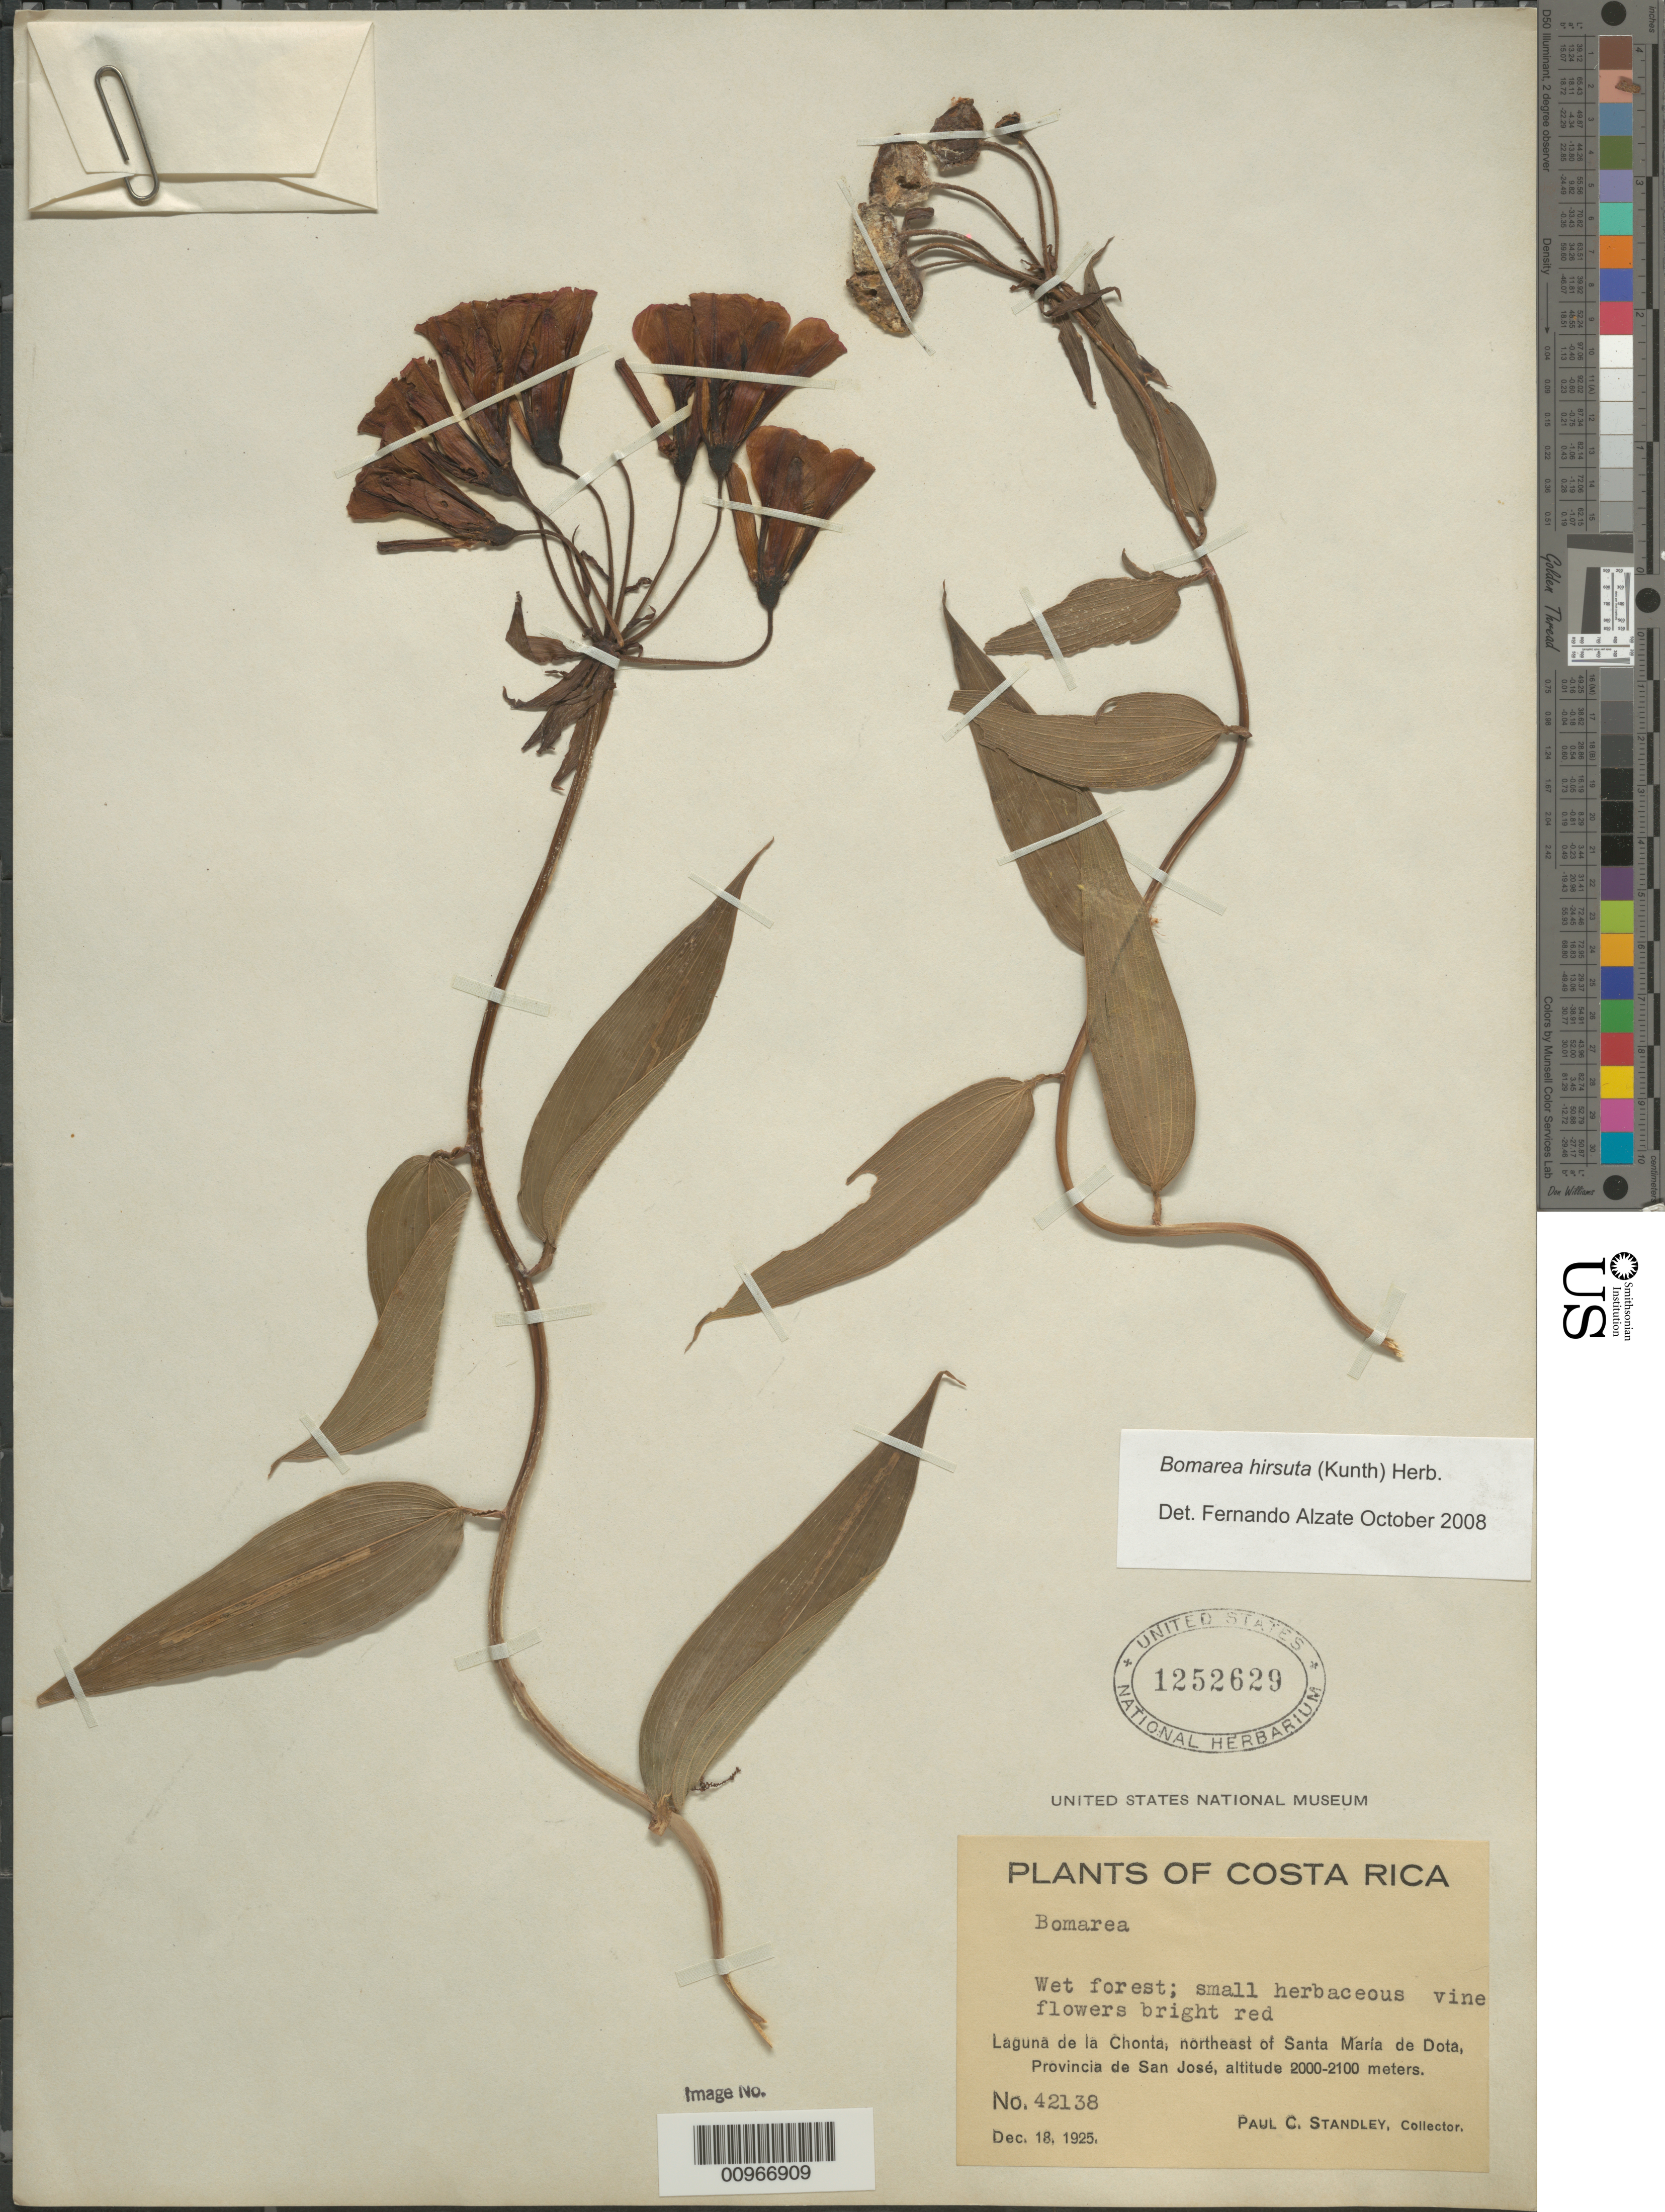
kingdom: Plantae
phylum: Tracheophyta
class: Liliopsida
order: Liliales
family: Alstroemeriaceae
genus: Bomarea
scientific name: Bomarea hirsuta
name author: (Kunth) Herb.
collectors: P. C. Standley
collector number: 42138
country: Costa Rica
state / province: San Jose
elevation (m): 2000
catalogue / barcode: US 1252629